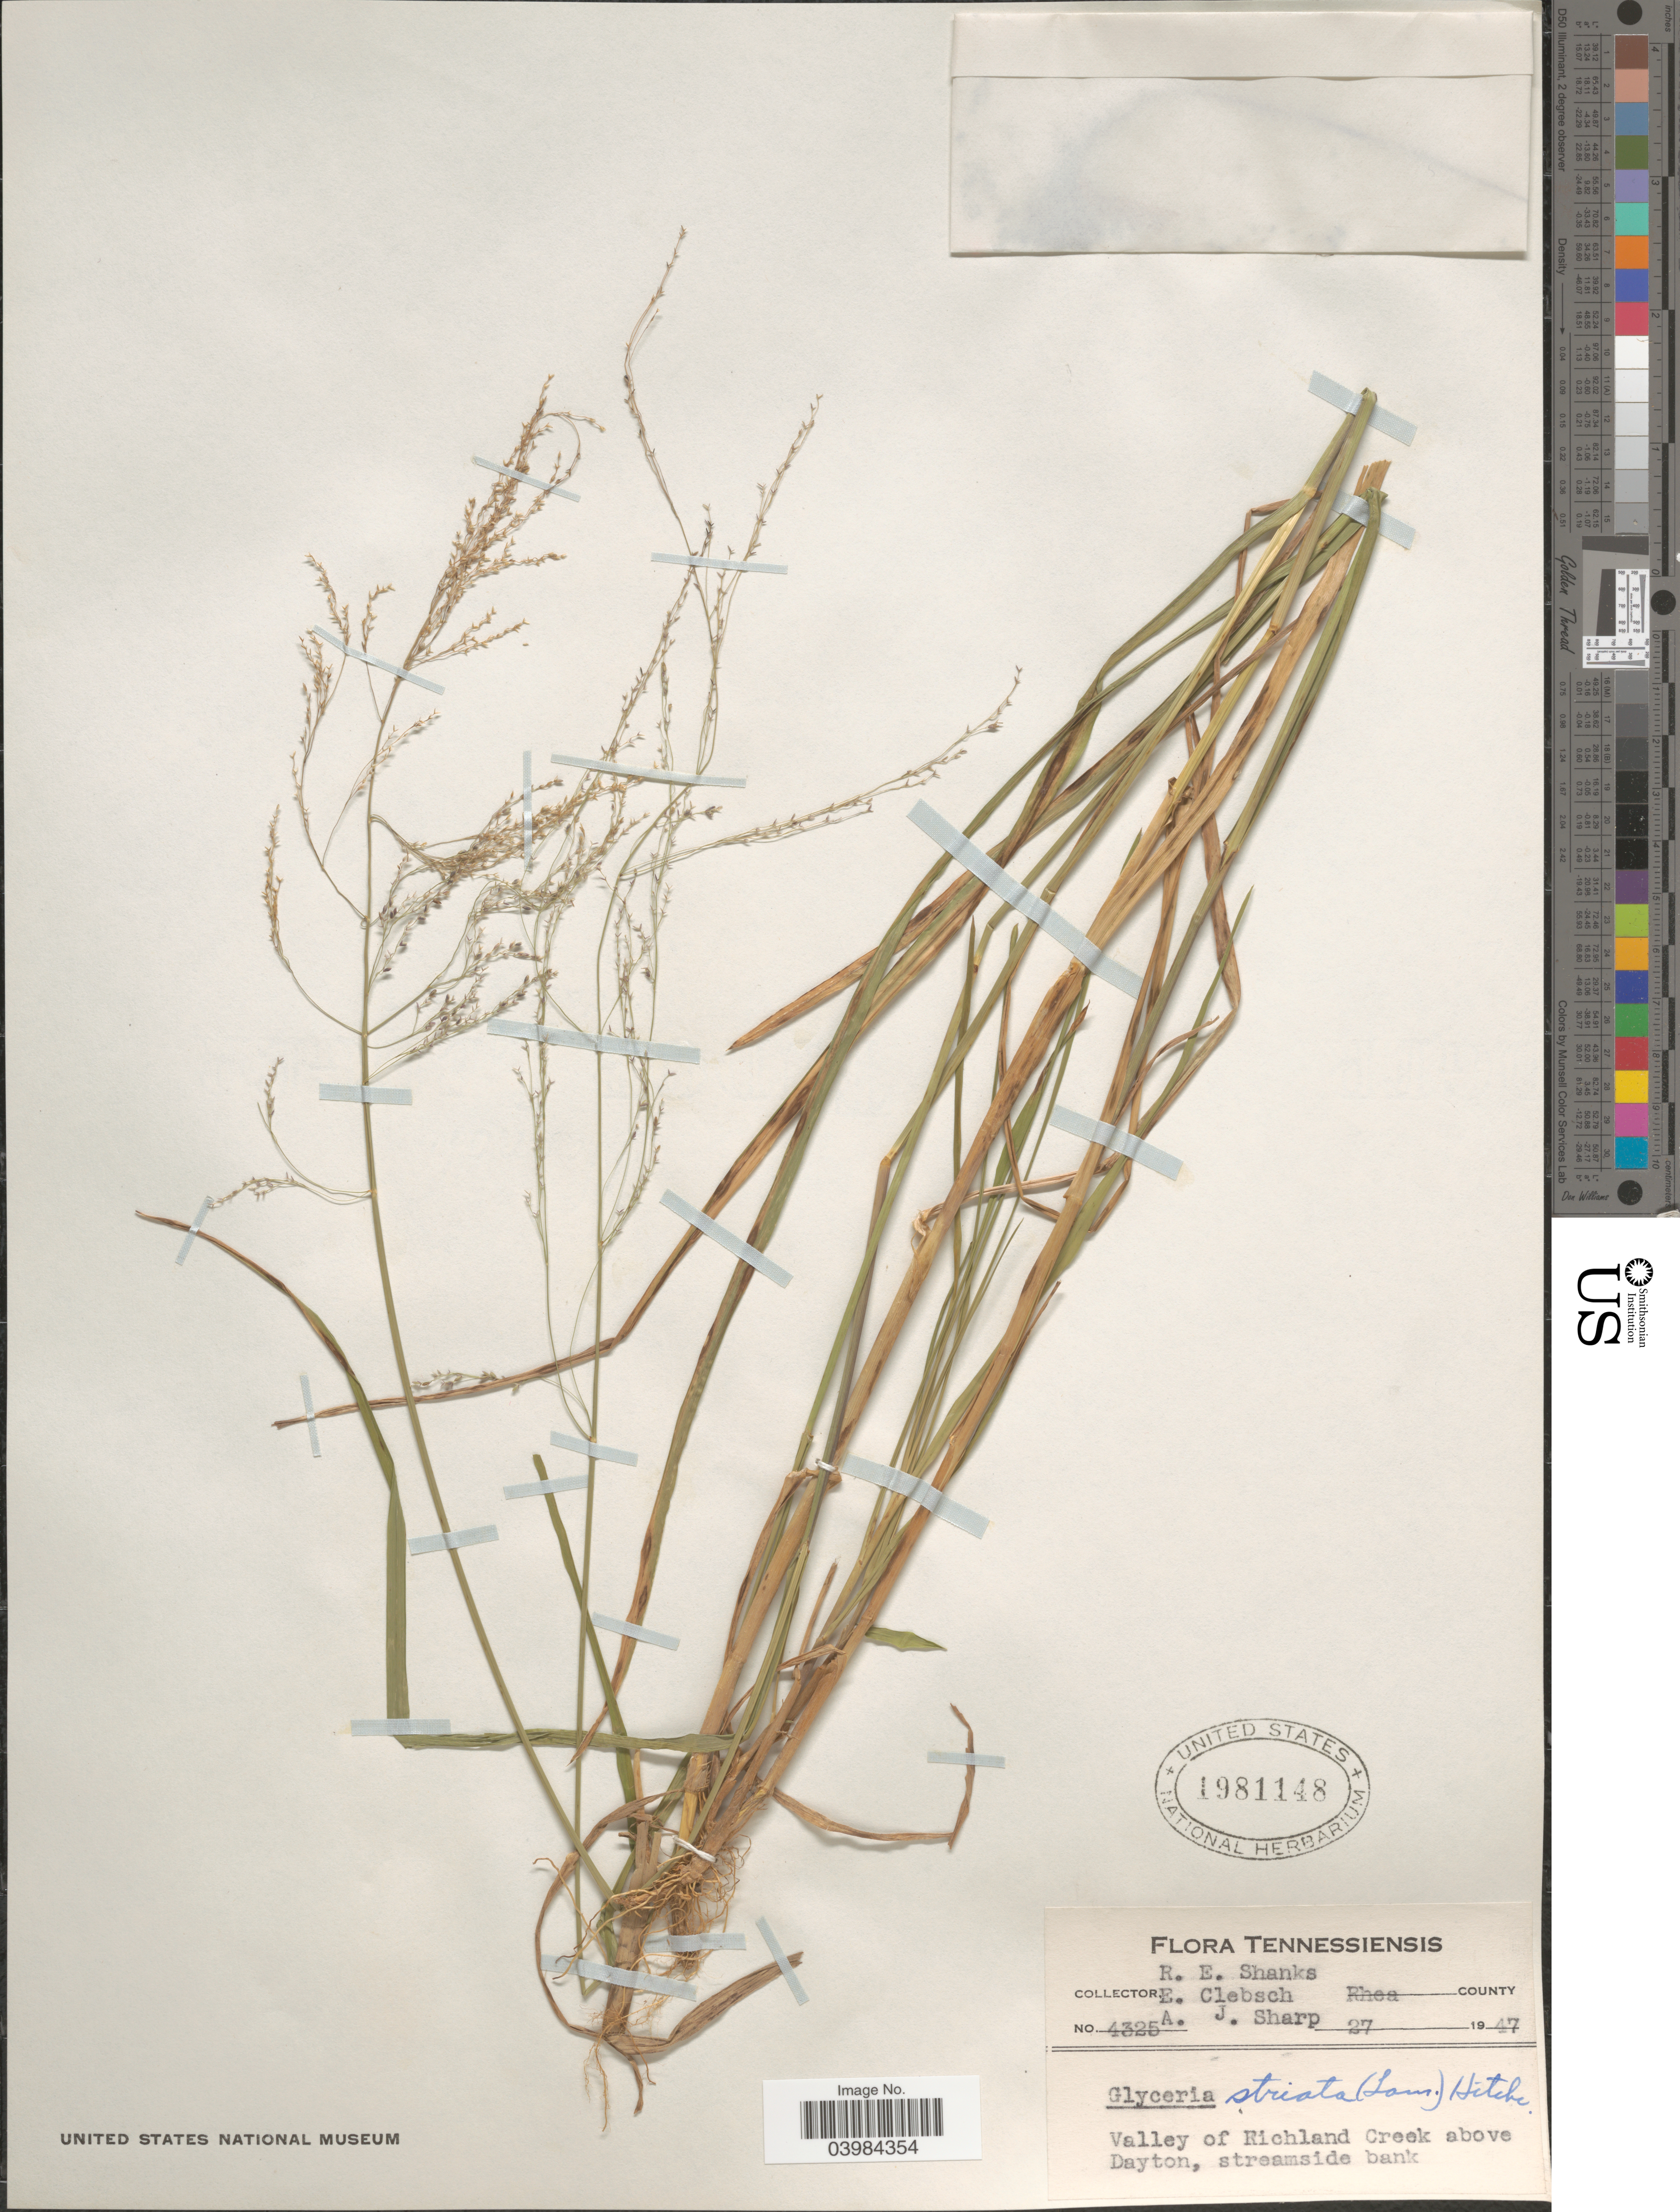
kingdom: Plantae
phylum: Tracheophyta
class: Liliopsida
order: Poales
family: Poaceae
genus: Glyceria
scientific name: Glyceria striata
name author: (Lam.) Hitchc.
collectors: R. Shanks, E. Clebsch & A. J. Sharp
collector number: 4325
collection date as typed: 27 1947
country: United States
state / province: Tennessee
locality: Rhea County. Valley of Richland Creek above Dayton, streamside bank.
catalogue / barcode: US 1981148